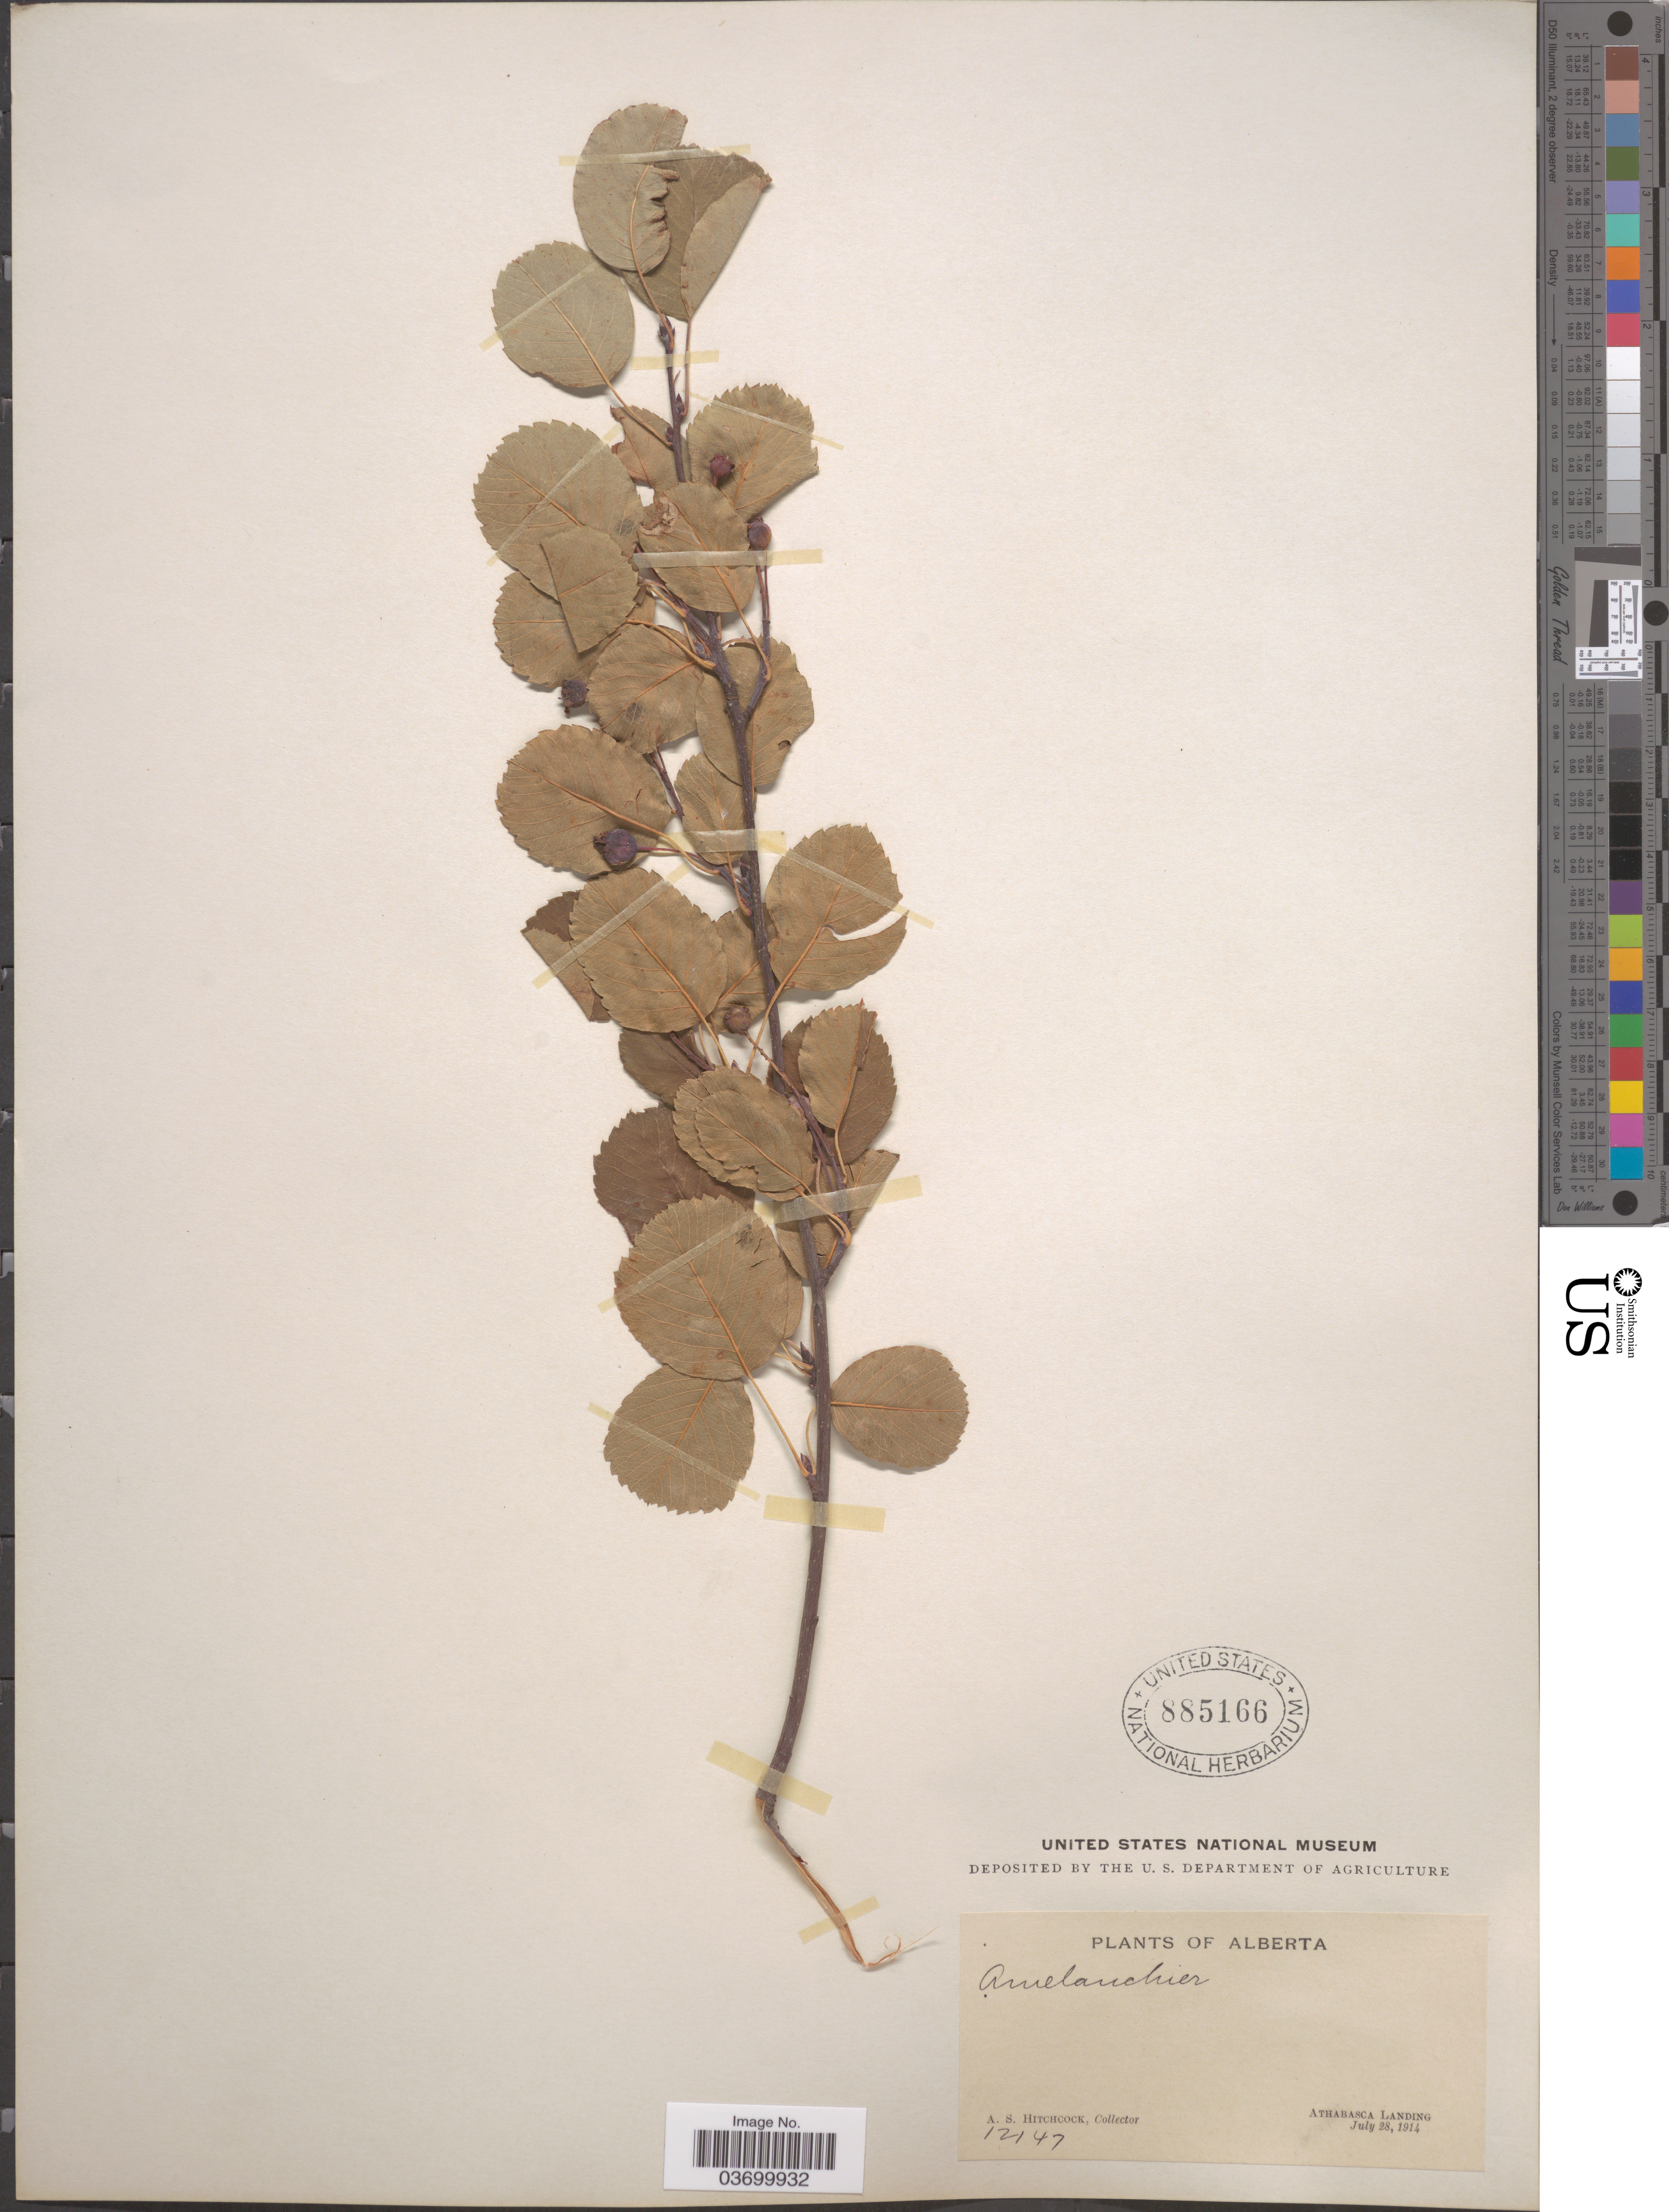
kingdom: Plantae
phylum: Tracheophyta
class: Magnoliopsida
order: Rosales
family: Rosaceae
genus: Amelanchier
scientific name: Amelanchier alnifolia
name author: (Nutt.) Nutt. ex M. Roem.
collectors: A. S. Hitchcock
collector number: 12147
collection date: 1914-07-28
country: Canada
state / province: Alberta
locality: Athabasca Landing.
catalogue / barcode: US 885166